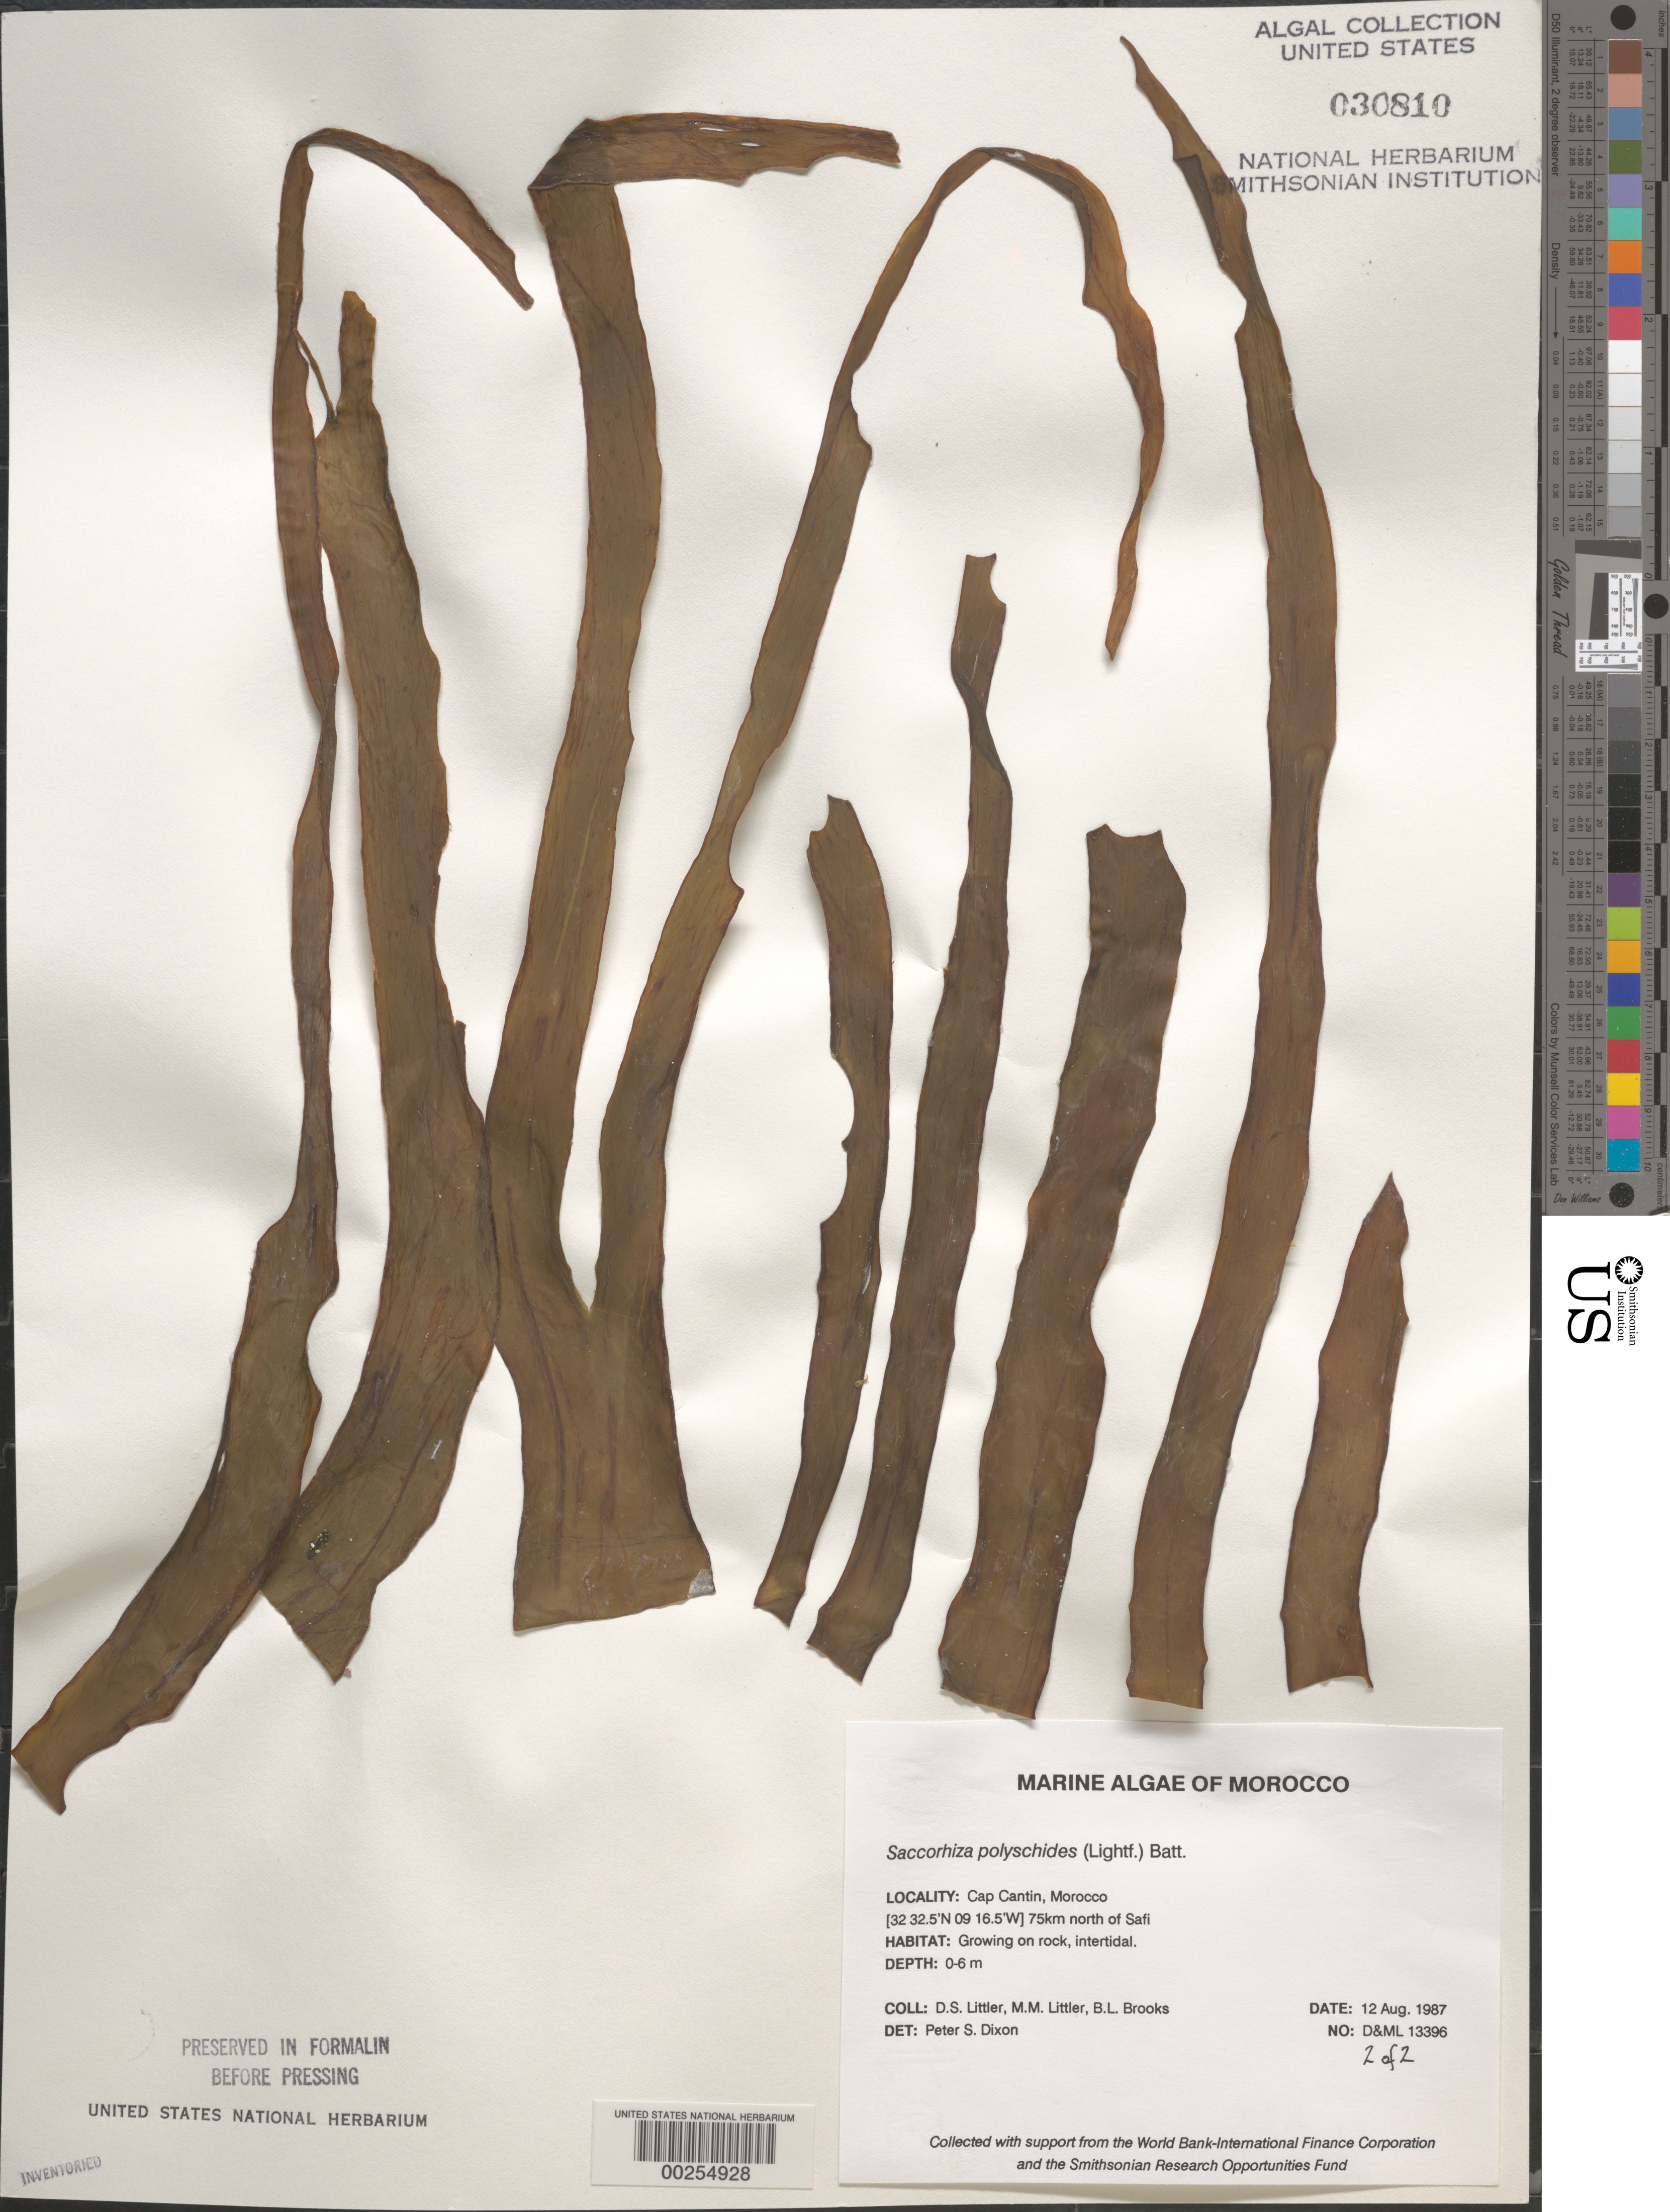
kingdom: Chromista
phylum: Foraminifera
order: Astrorhizida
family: Hyperamminidae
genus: Saccorhiza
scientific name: Saccorhiza polyschides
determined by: Dixon, P. S.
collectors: D. S. Littler, M. M. Littler & B. Brooks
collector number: D&ML 13396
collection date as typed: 12 Aug 1987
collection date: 1987-08-12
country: Morocco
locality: Cap Cantin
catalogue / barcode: US 30810